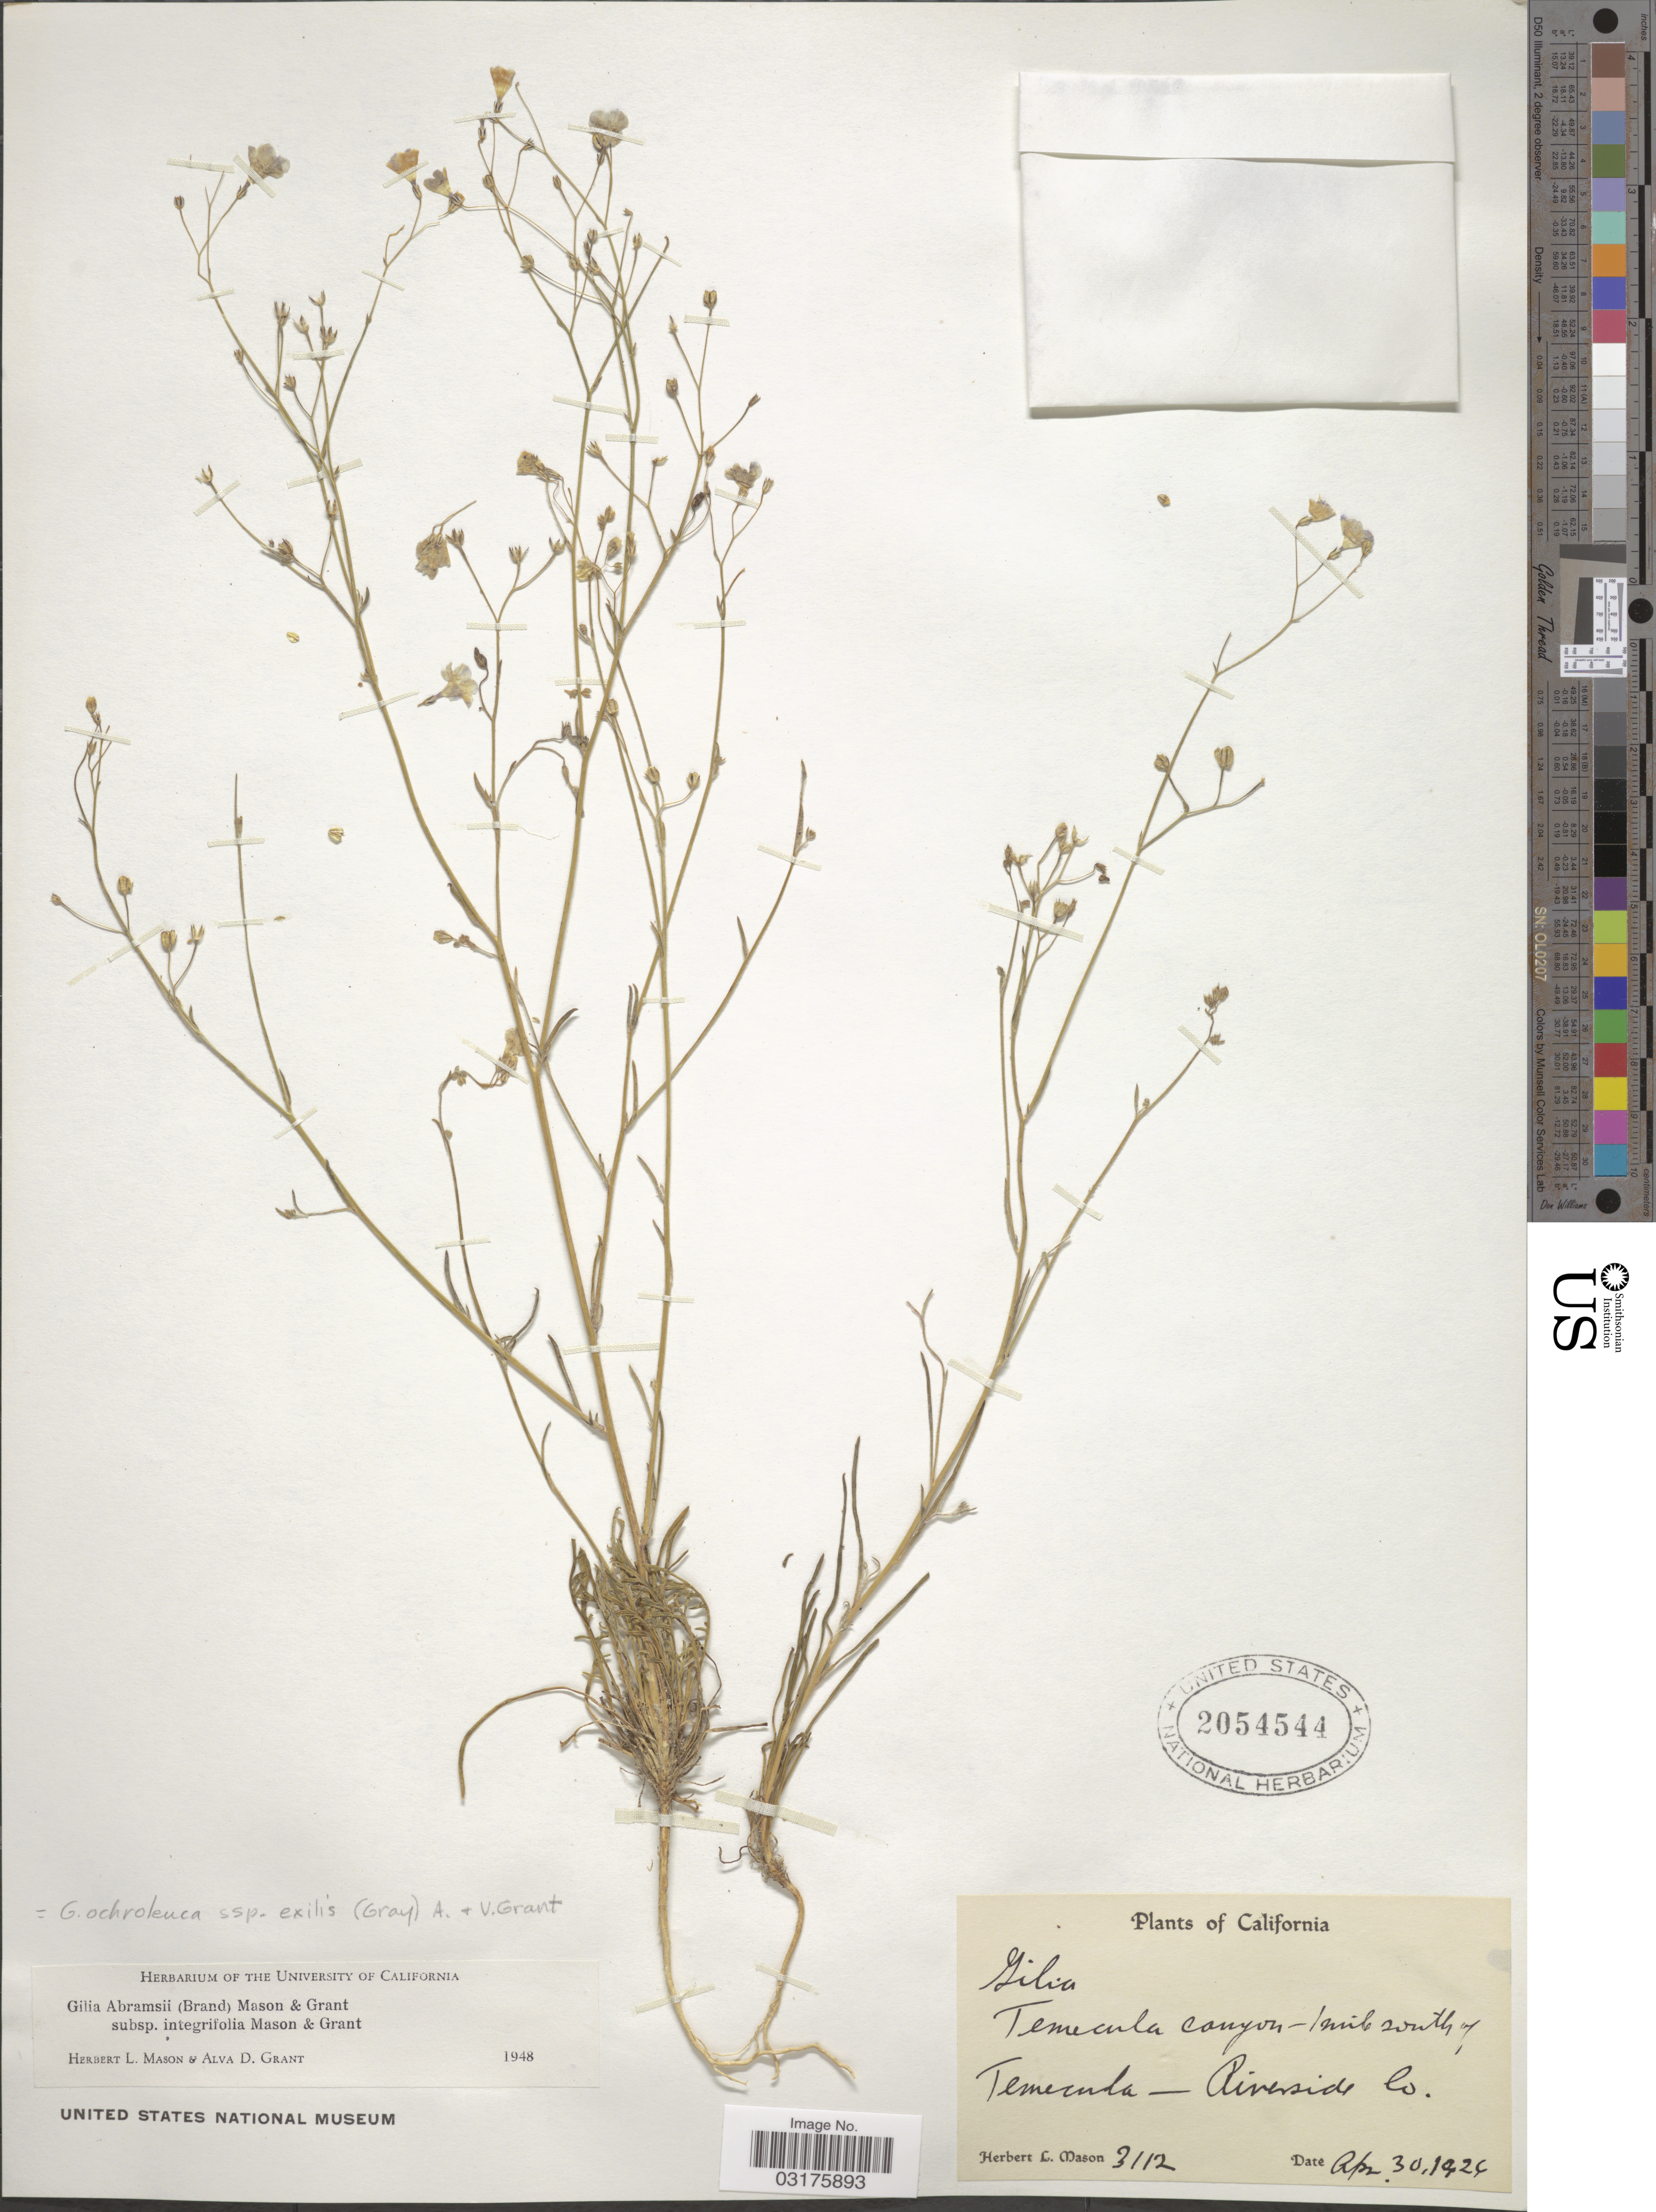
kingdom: Plantae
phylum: Tracheophyta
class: Magnoliopsida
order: Ericales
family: Polemoniaceae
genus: Gilia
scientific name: Gilia ochroleuca subsp. exilis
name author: M.E. Jones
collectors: H. L. Mason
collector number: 3112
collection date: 1924-04-30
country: United States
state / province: California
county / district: Riverside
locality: Temecula canyon - 1 mile south of Temecula - Riverside Co.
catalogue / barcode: US 2054544